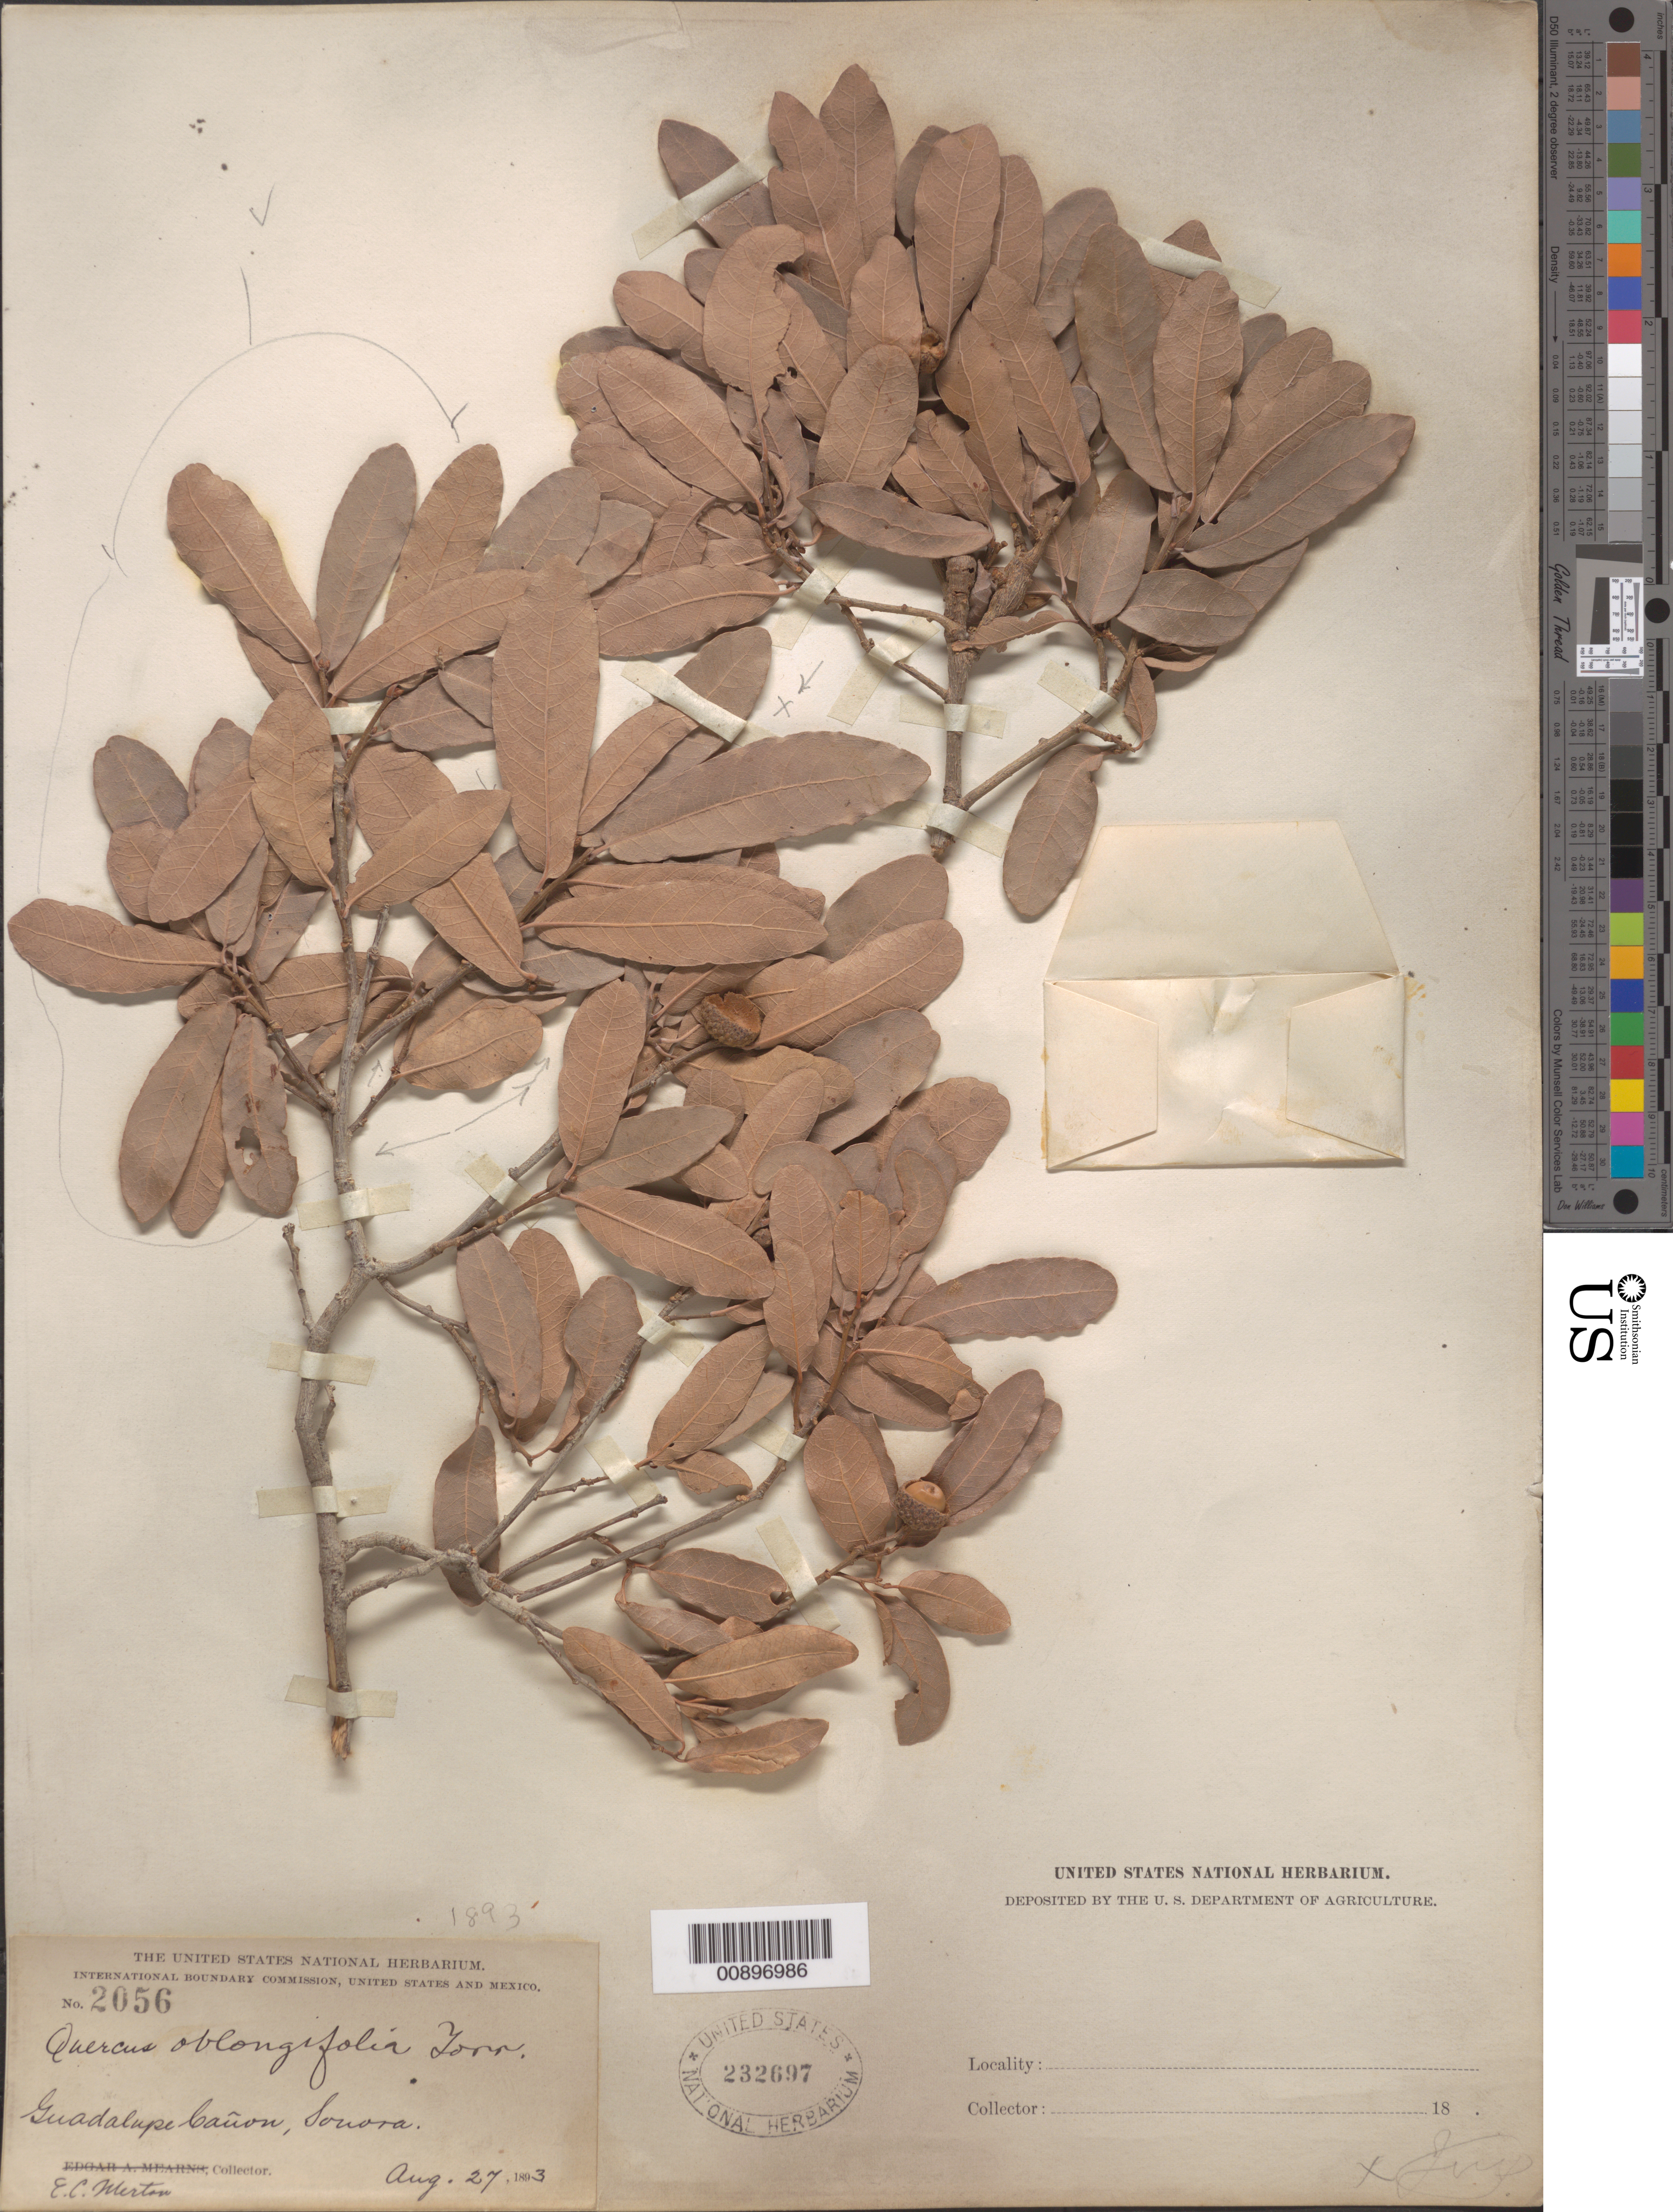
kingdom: Plantae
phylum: Tracheophyta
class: Magnoliopsida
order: Fagales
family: Fagaceae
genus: Quercus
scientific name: Quercus oblongifolia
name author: Torr.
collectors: E. Merton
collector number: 2056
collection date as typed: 27 Aug 1893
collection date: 1893-08-27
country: Mexico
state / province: Sonora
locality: Guadalupe Cañon, Sonora.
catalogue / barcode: US 232697